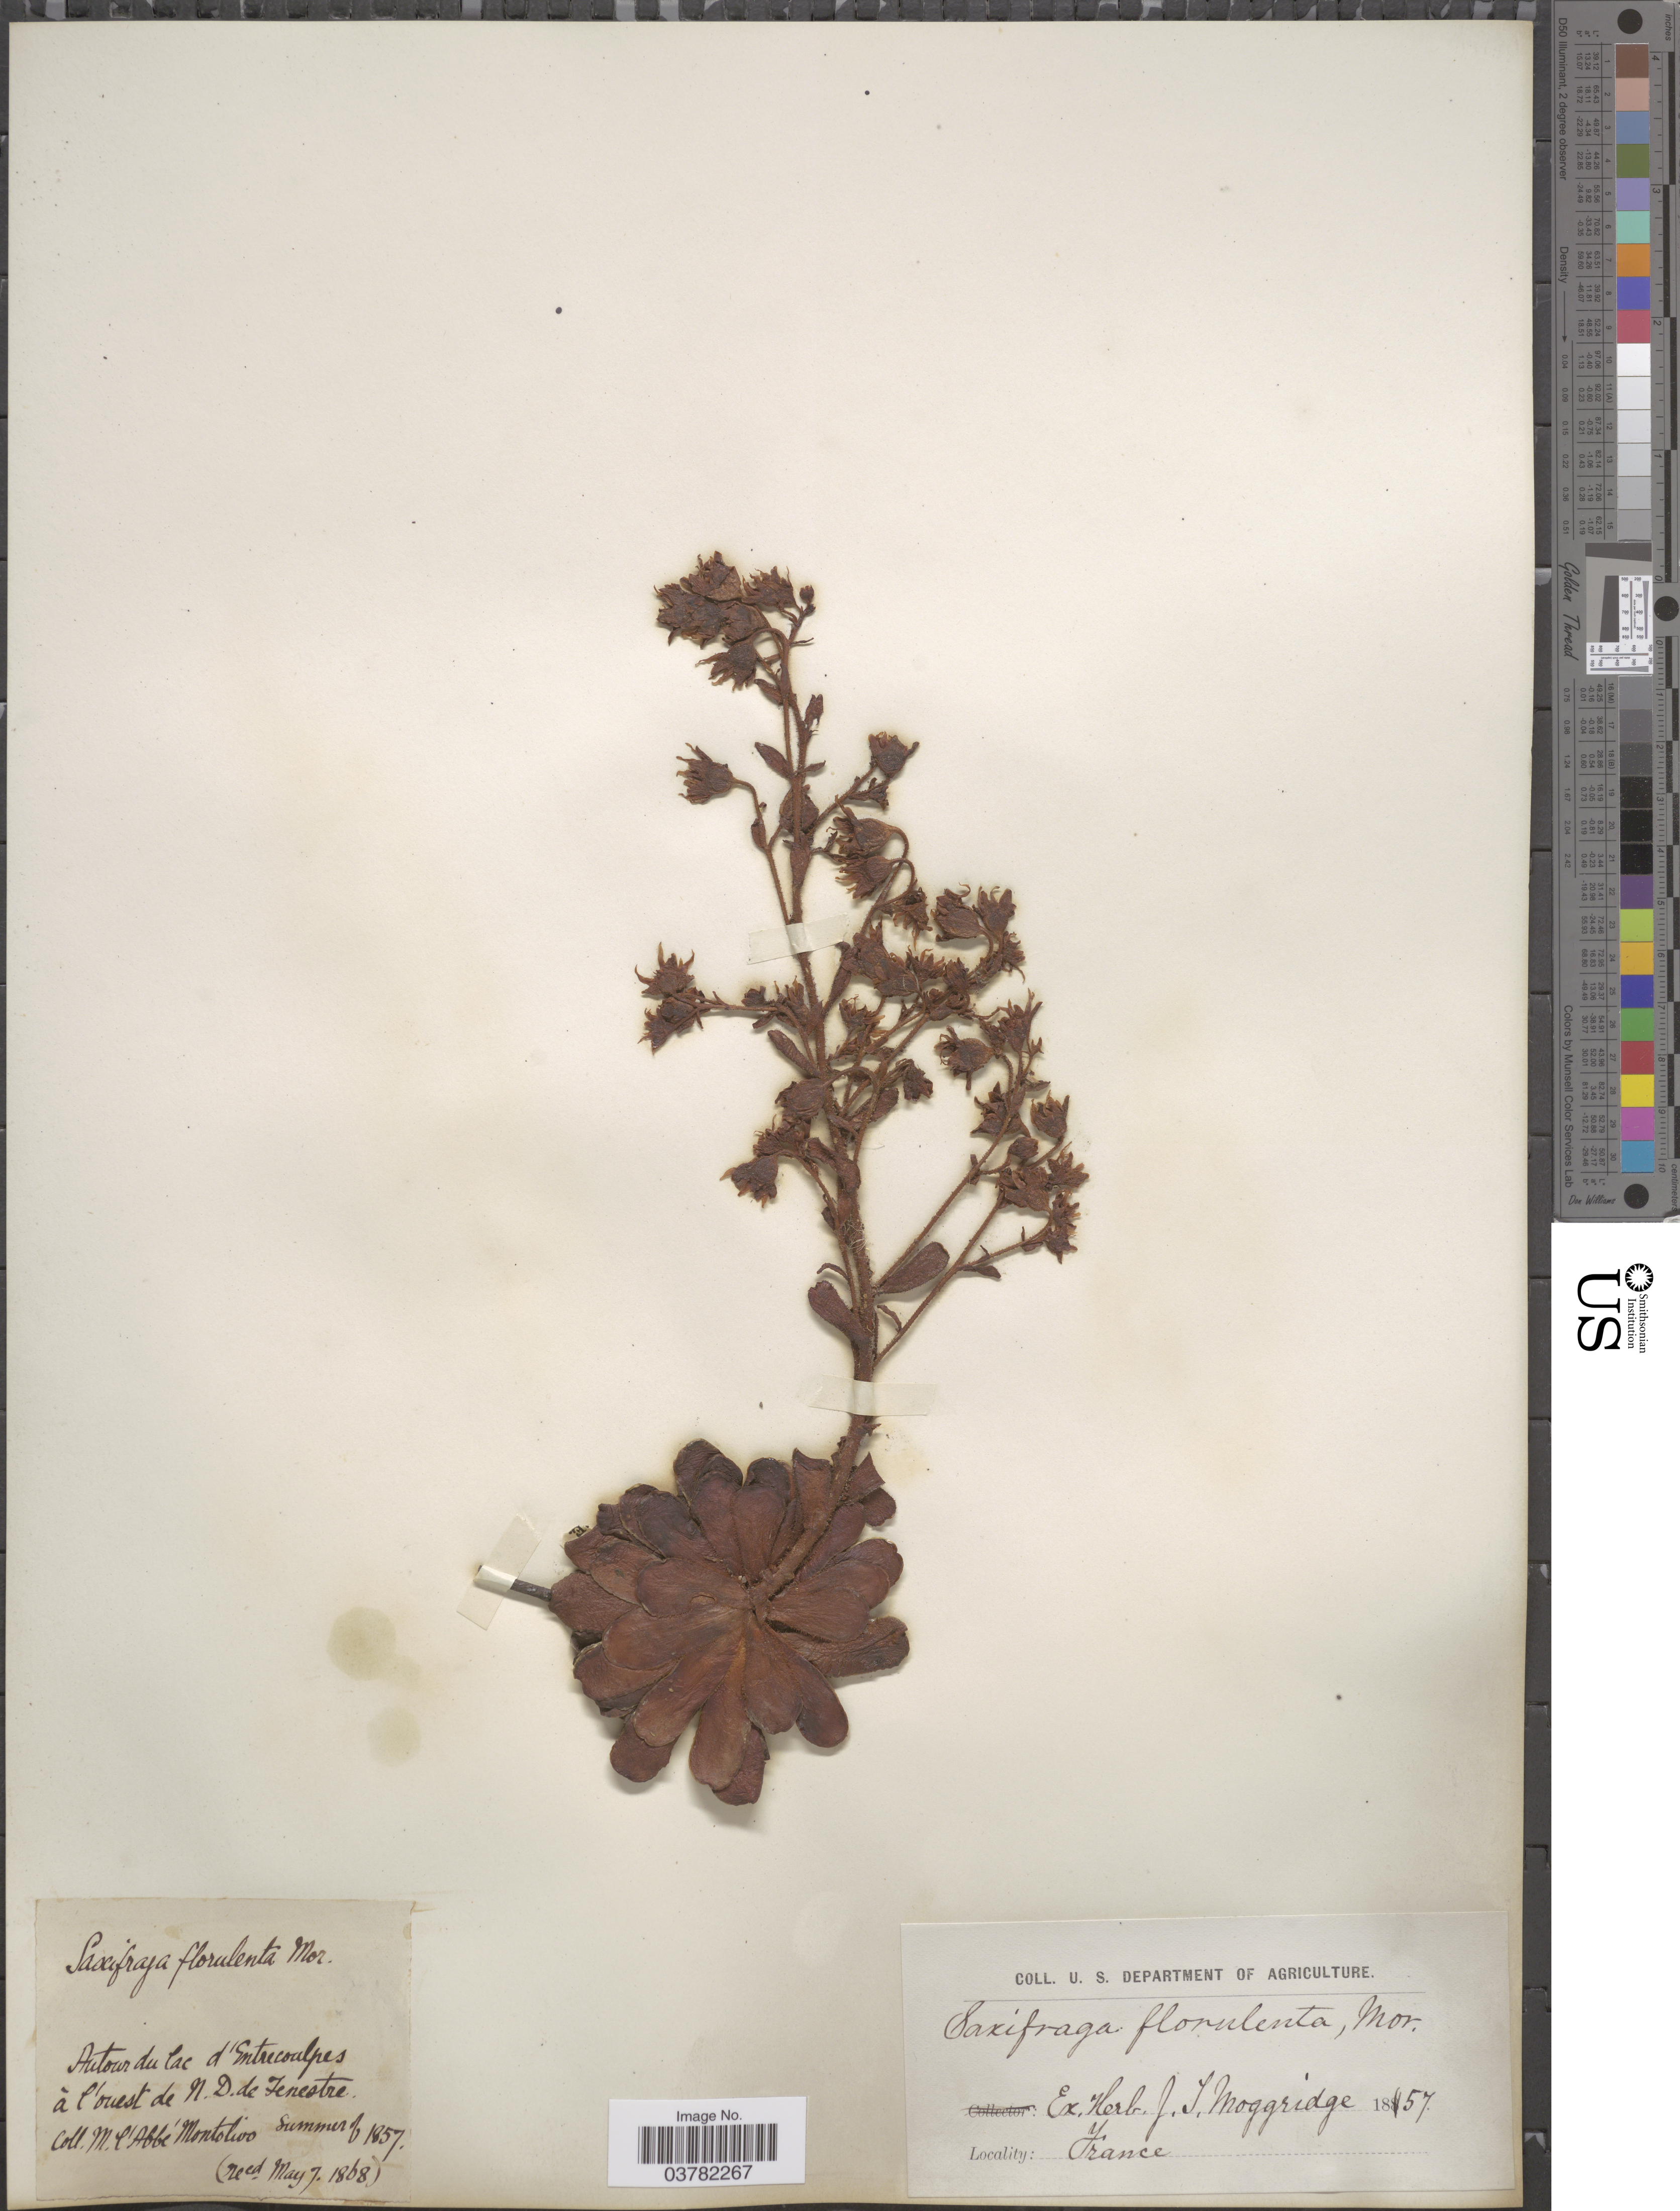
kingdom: Plantae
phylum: Tracheophyta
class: Magnoliopsida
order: Saxifragales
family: Saxifragaceae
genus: Saxifraga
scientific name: Saxifraga florulenta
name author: Moretti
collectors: M. Montolivo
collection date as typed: Summer of 1857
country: France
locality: Autour du lac d'Entrecoulpes à l'ouest de N.D.de Fenestre.